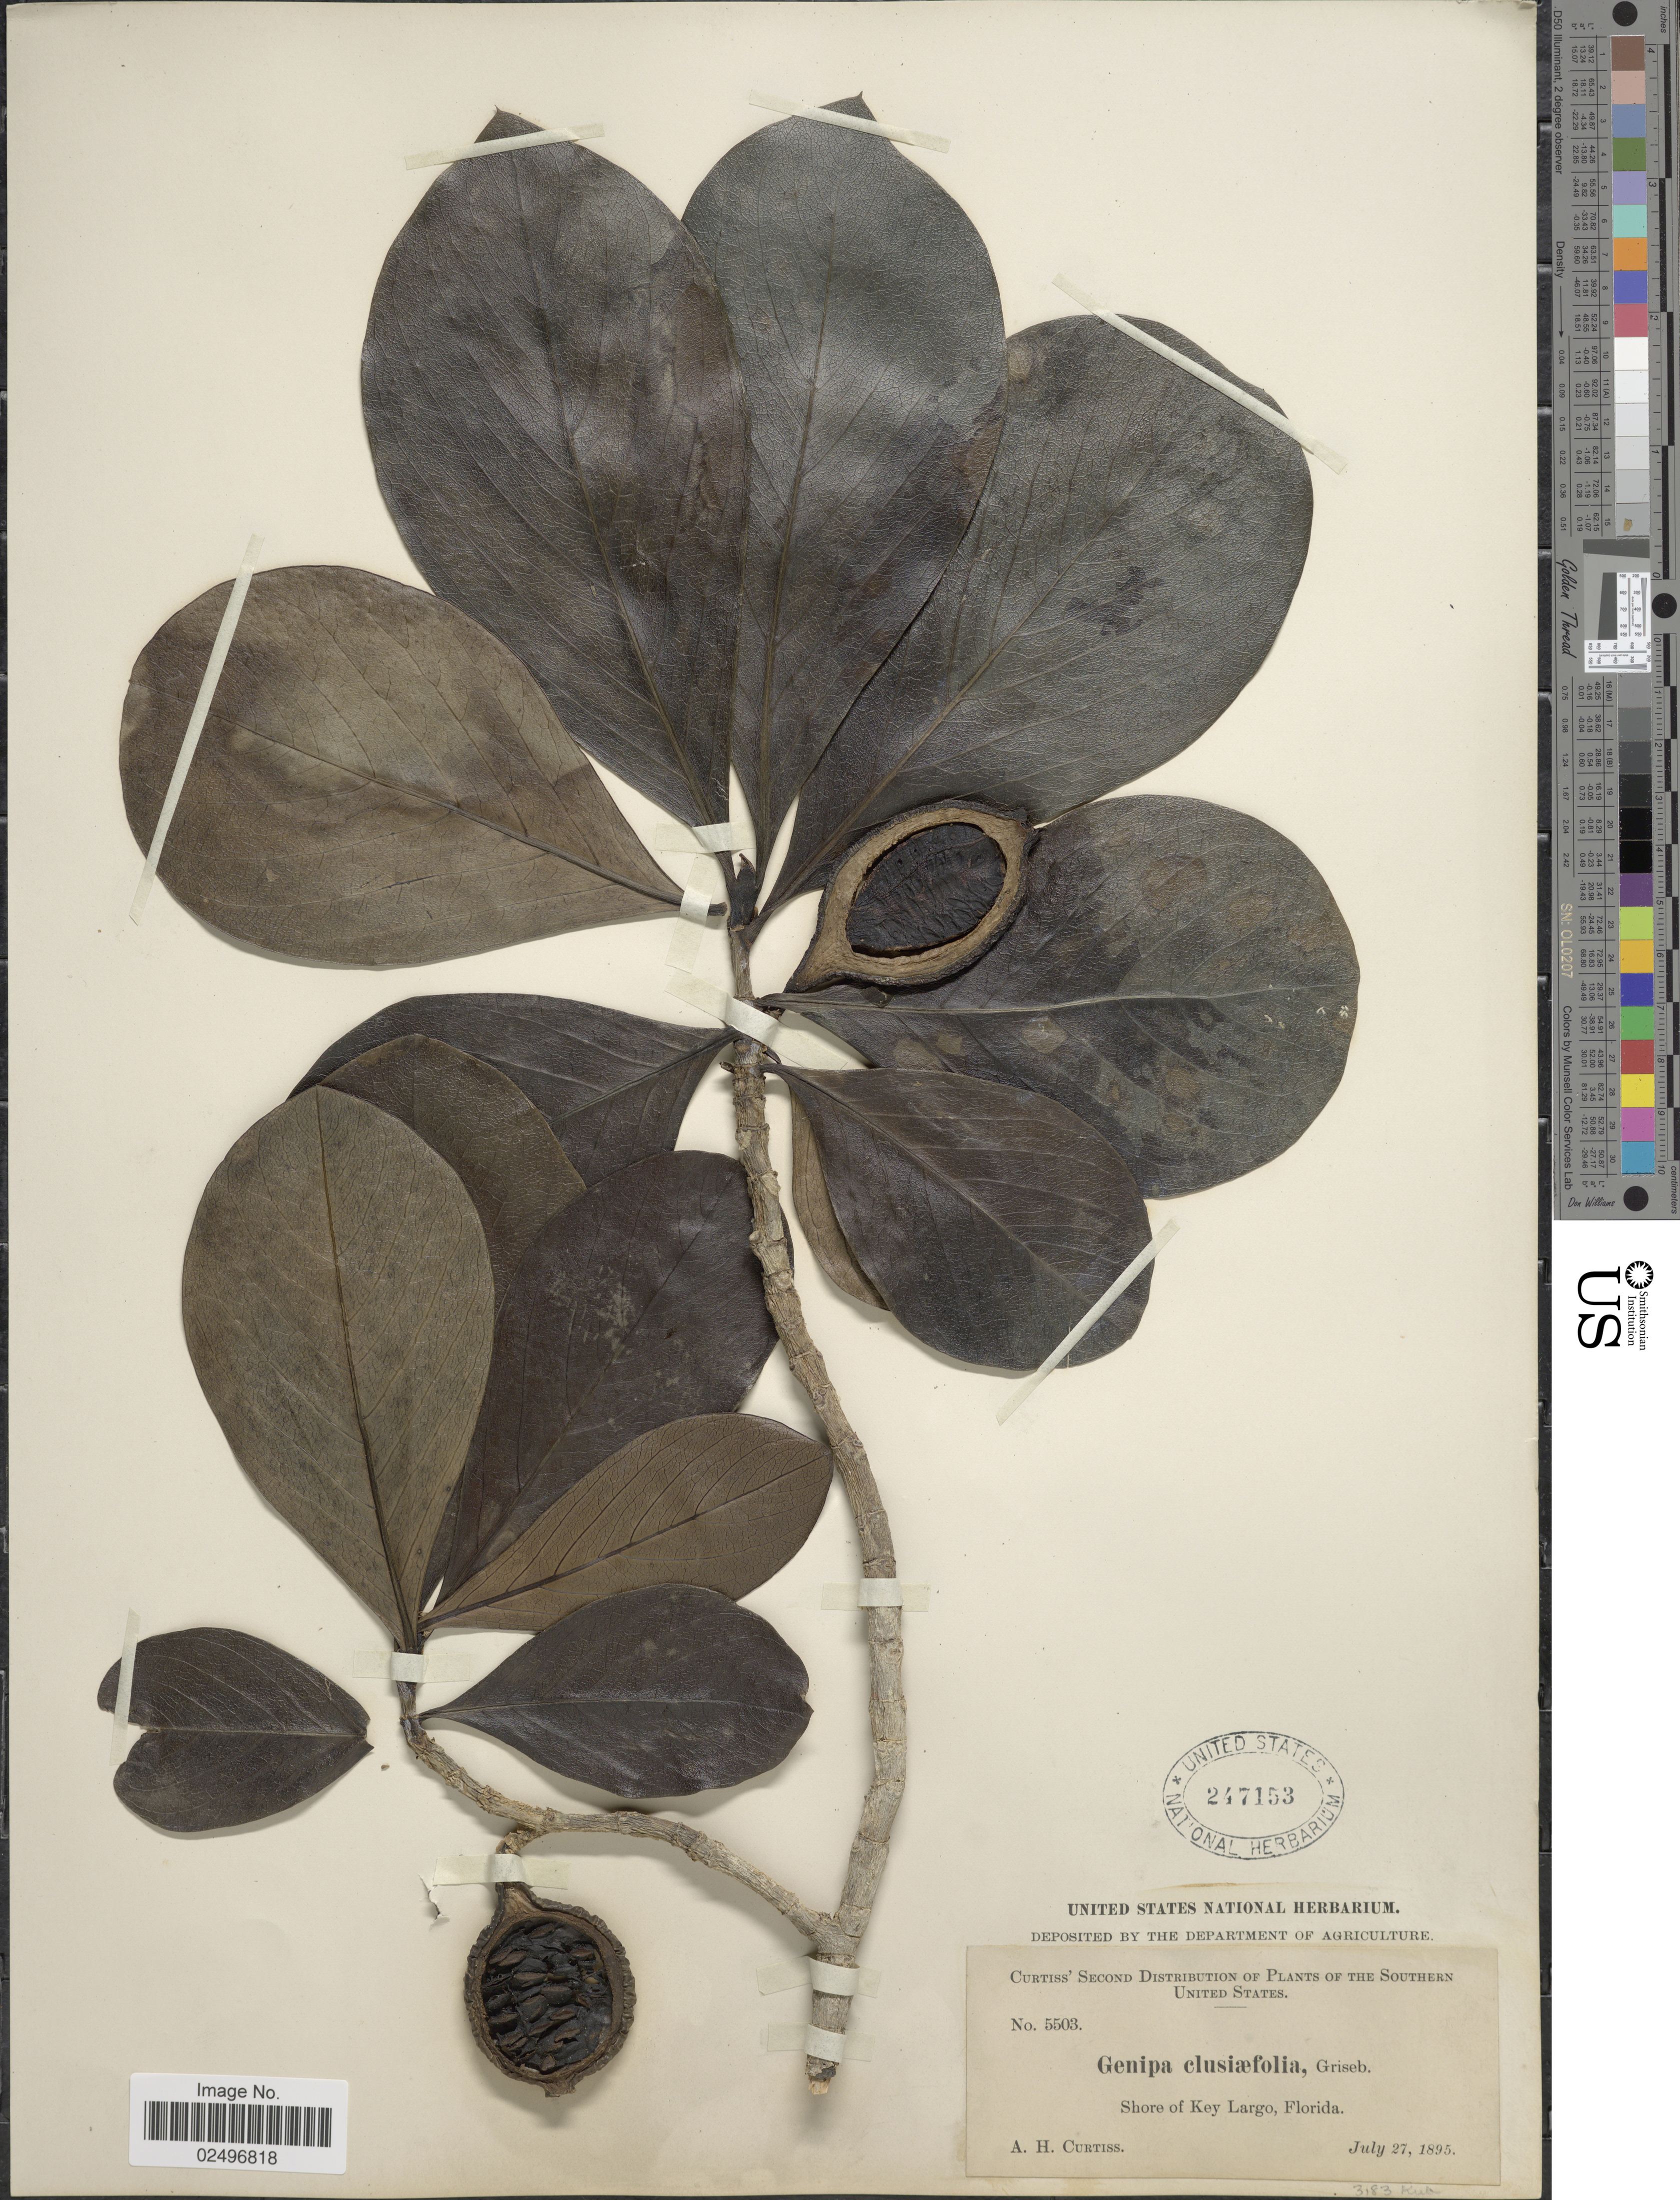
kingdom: Plantae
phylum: Tracheophyta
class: Magnoliopsida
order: Gentianales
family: Rubiaceae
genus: Casasia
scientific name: Casasia clusiifolia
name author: (Jacq.) Urb.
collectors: A. H. Curtiss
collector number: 5503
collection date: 1895-07-27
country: United States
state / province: Florida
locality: The Southern United States, Shore of Key Largo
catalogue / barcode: US 247153